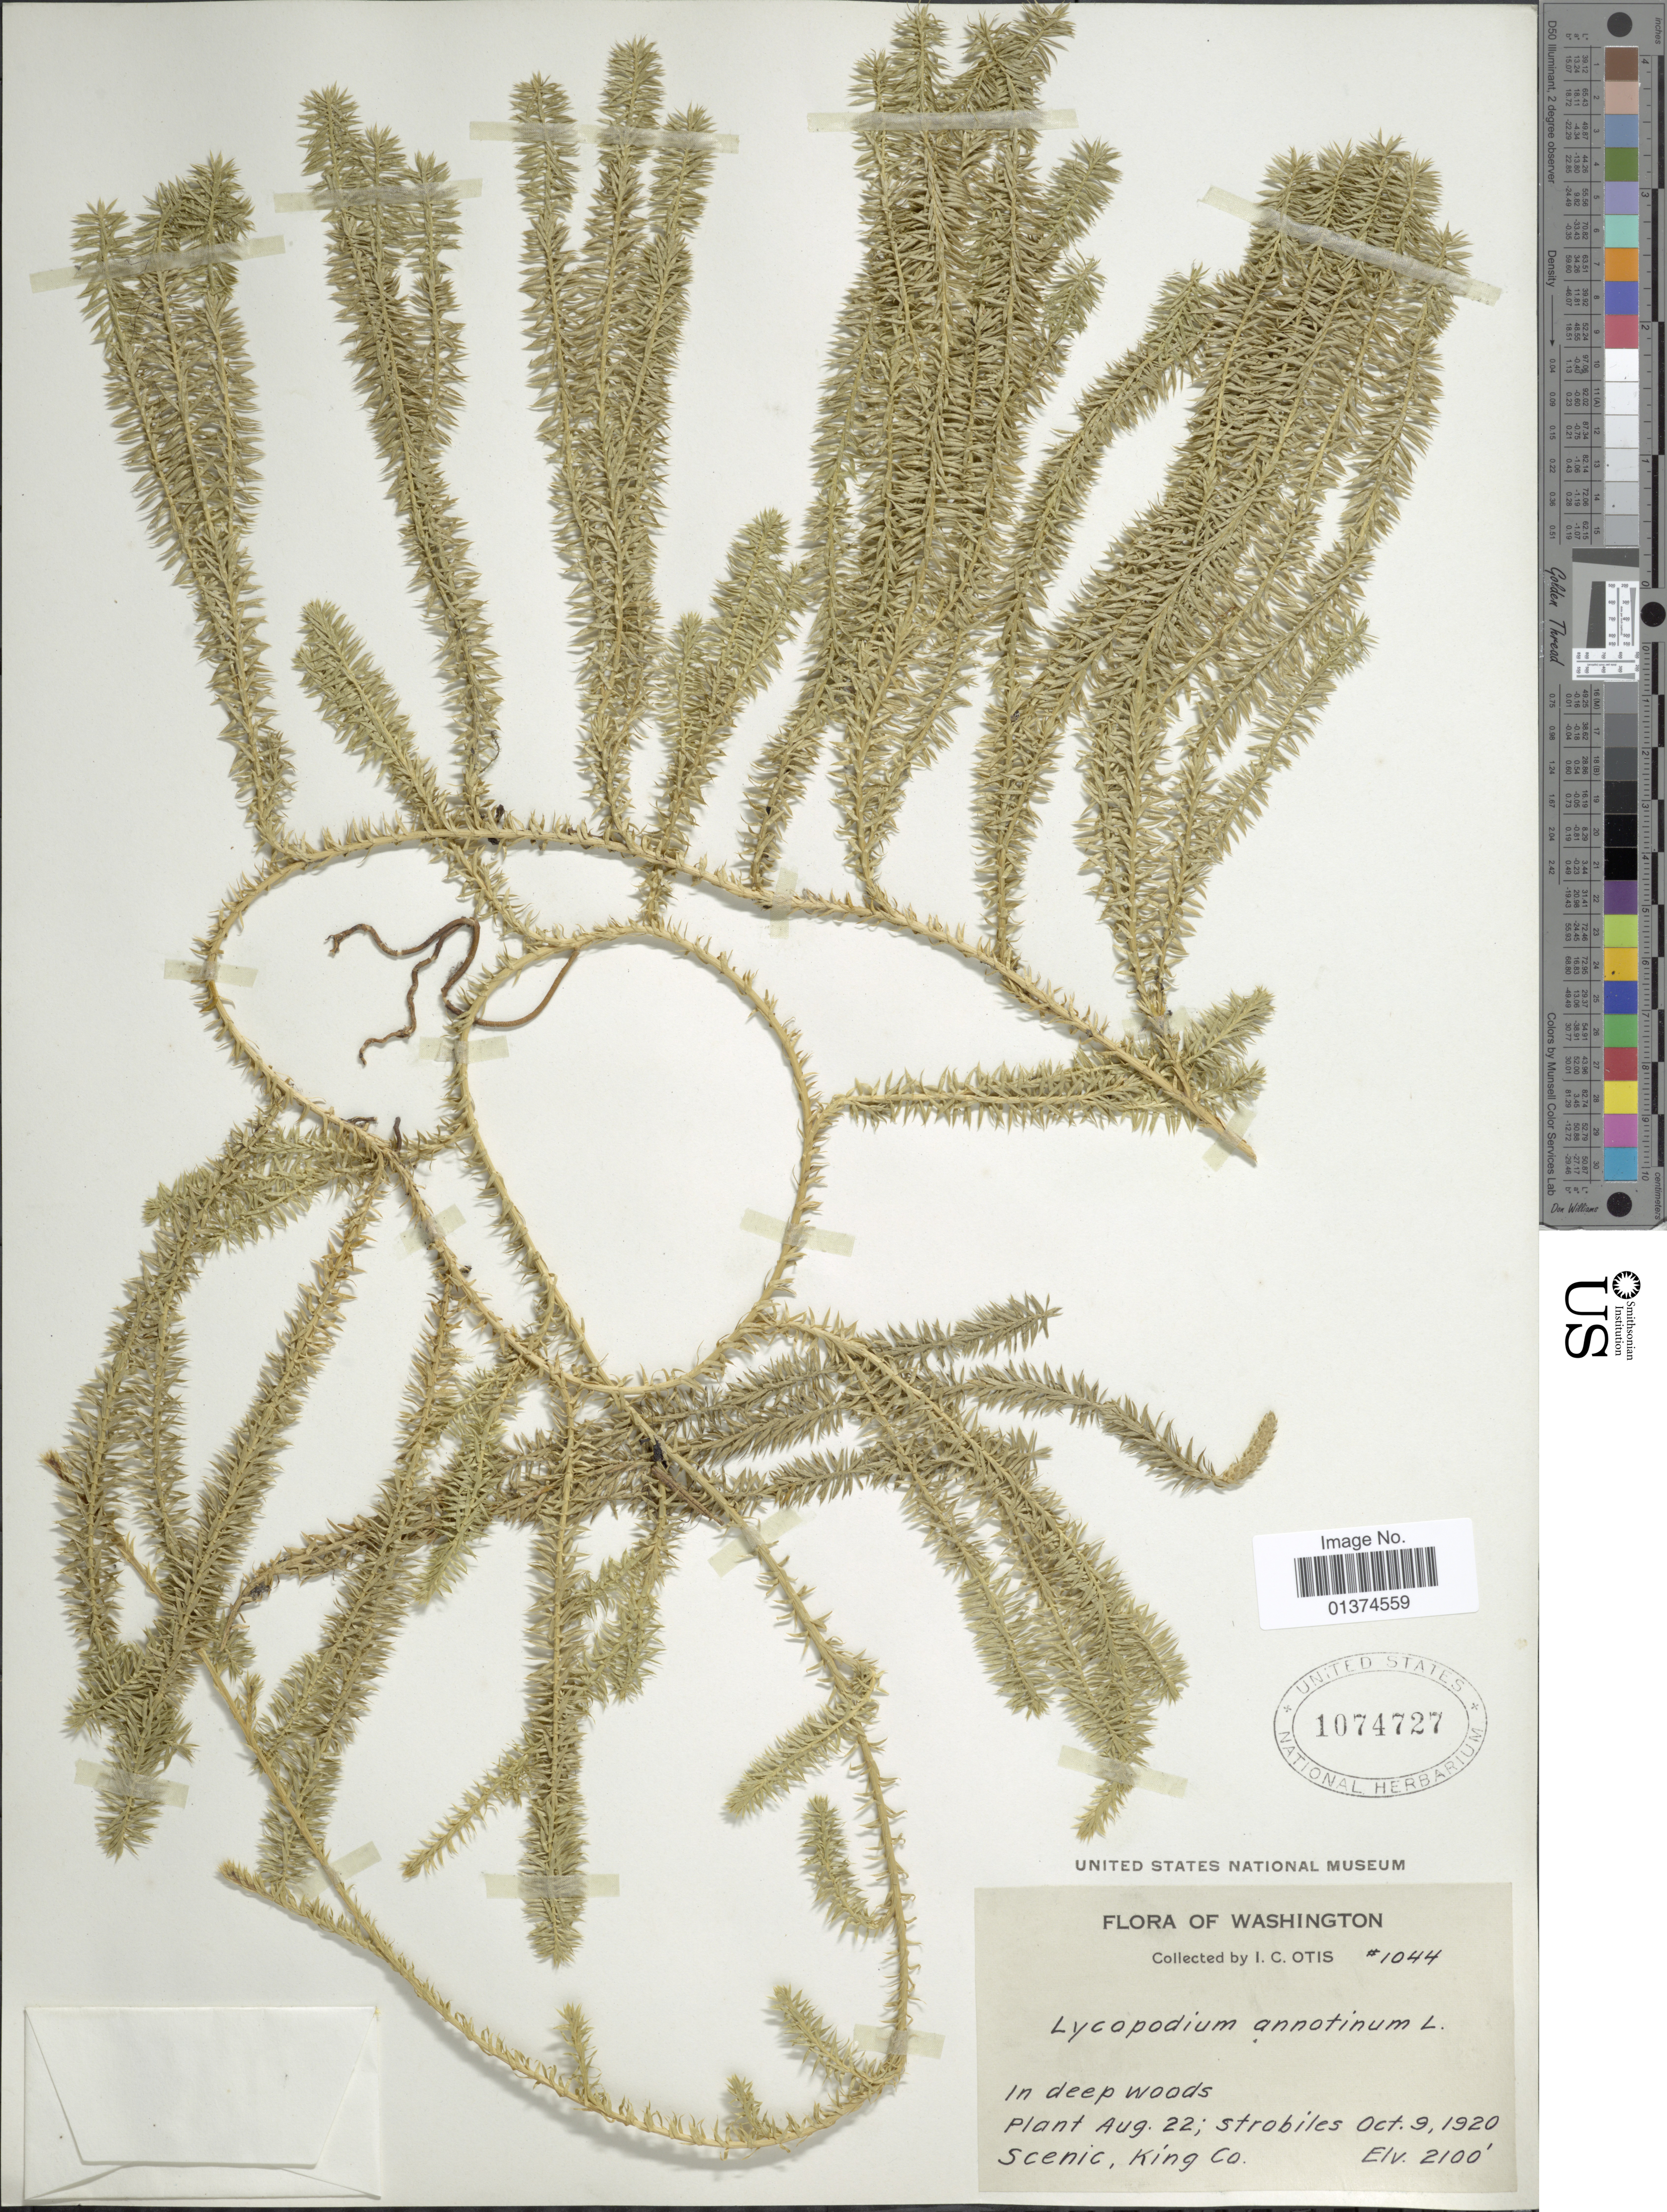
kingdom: Plantae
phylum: Tracheophyta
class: Lycopodiopsida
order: Lycopodiales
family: Lycopodiaceae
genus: Spinulum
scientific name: Spinulum annotinum subsp. annotinum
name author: (L.) A. Haines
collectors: I. C. Otis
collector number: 1044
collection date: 1920-08-22/1920-10-09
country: United States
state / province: Washington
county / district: King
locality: Scenic, King Co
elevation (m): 640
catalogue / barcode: US 1074727